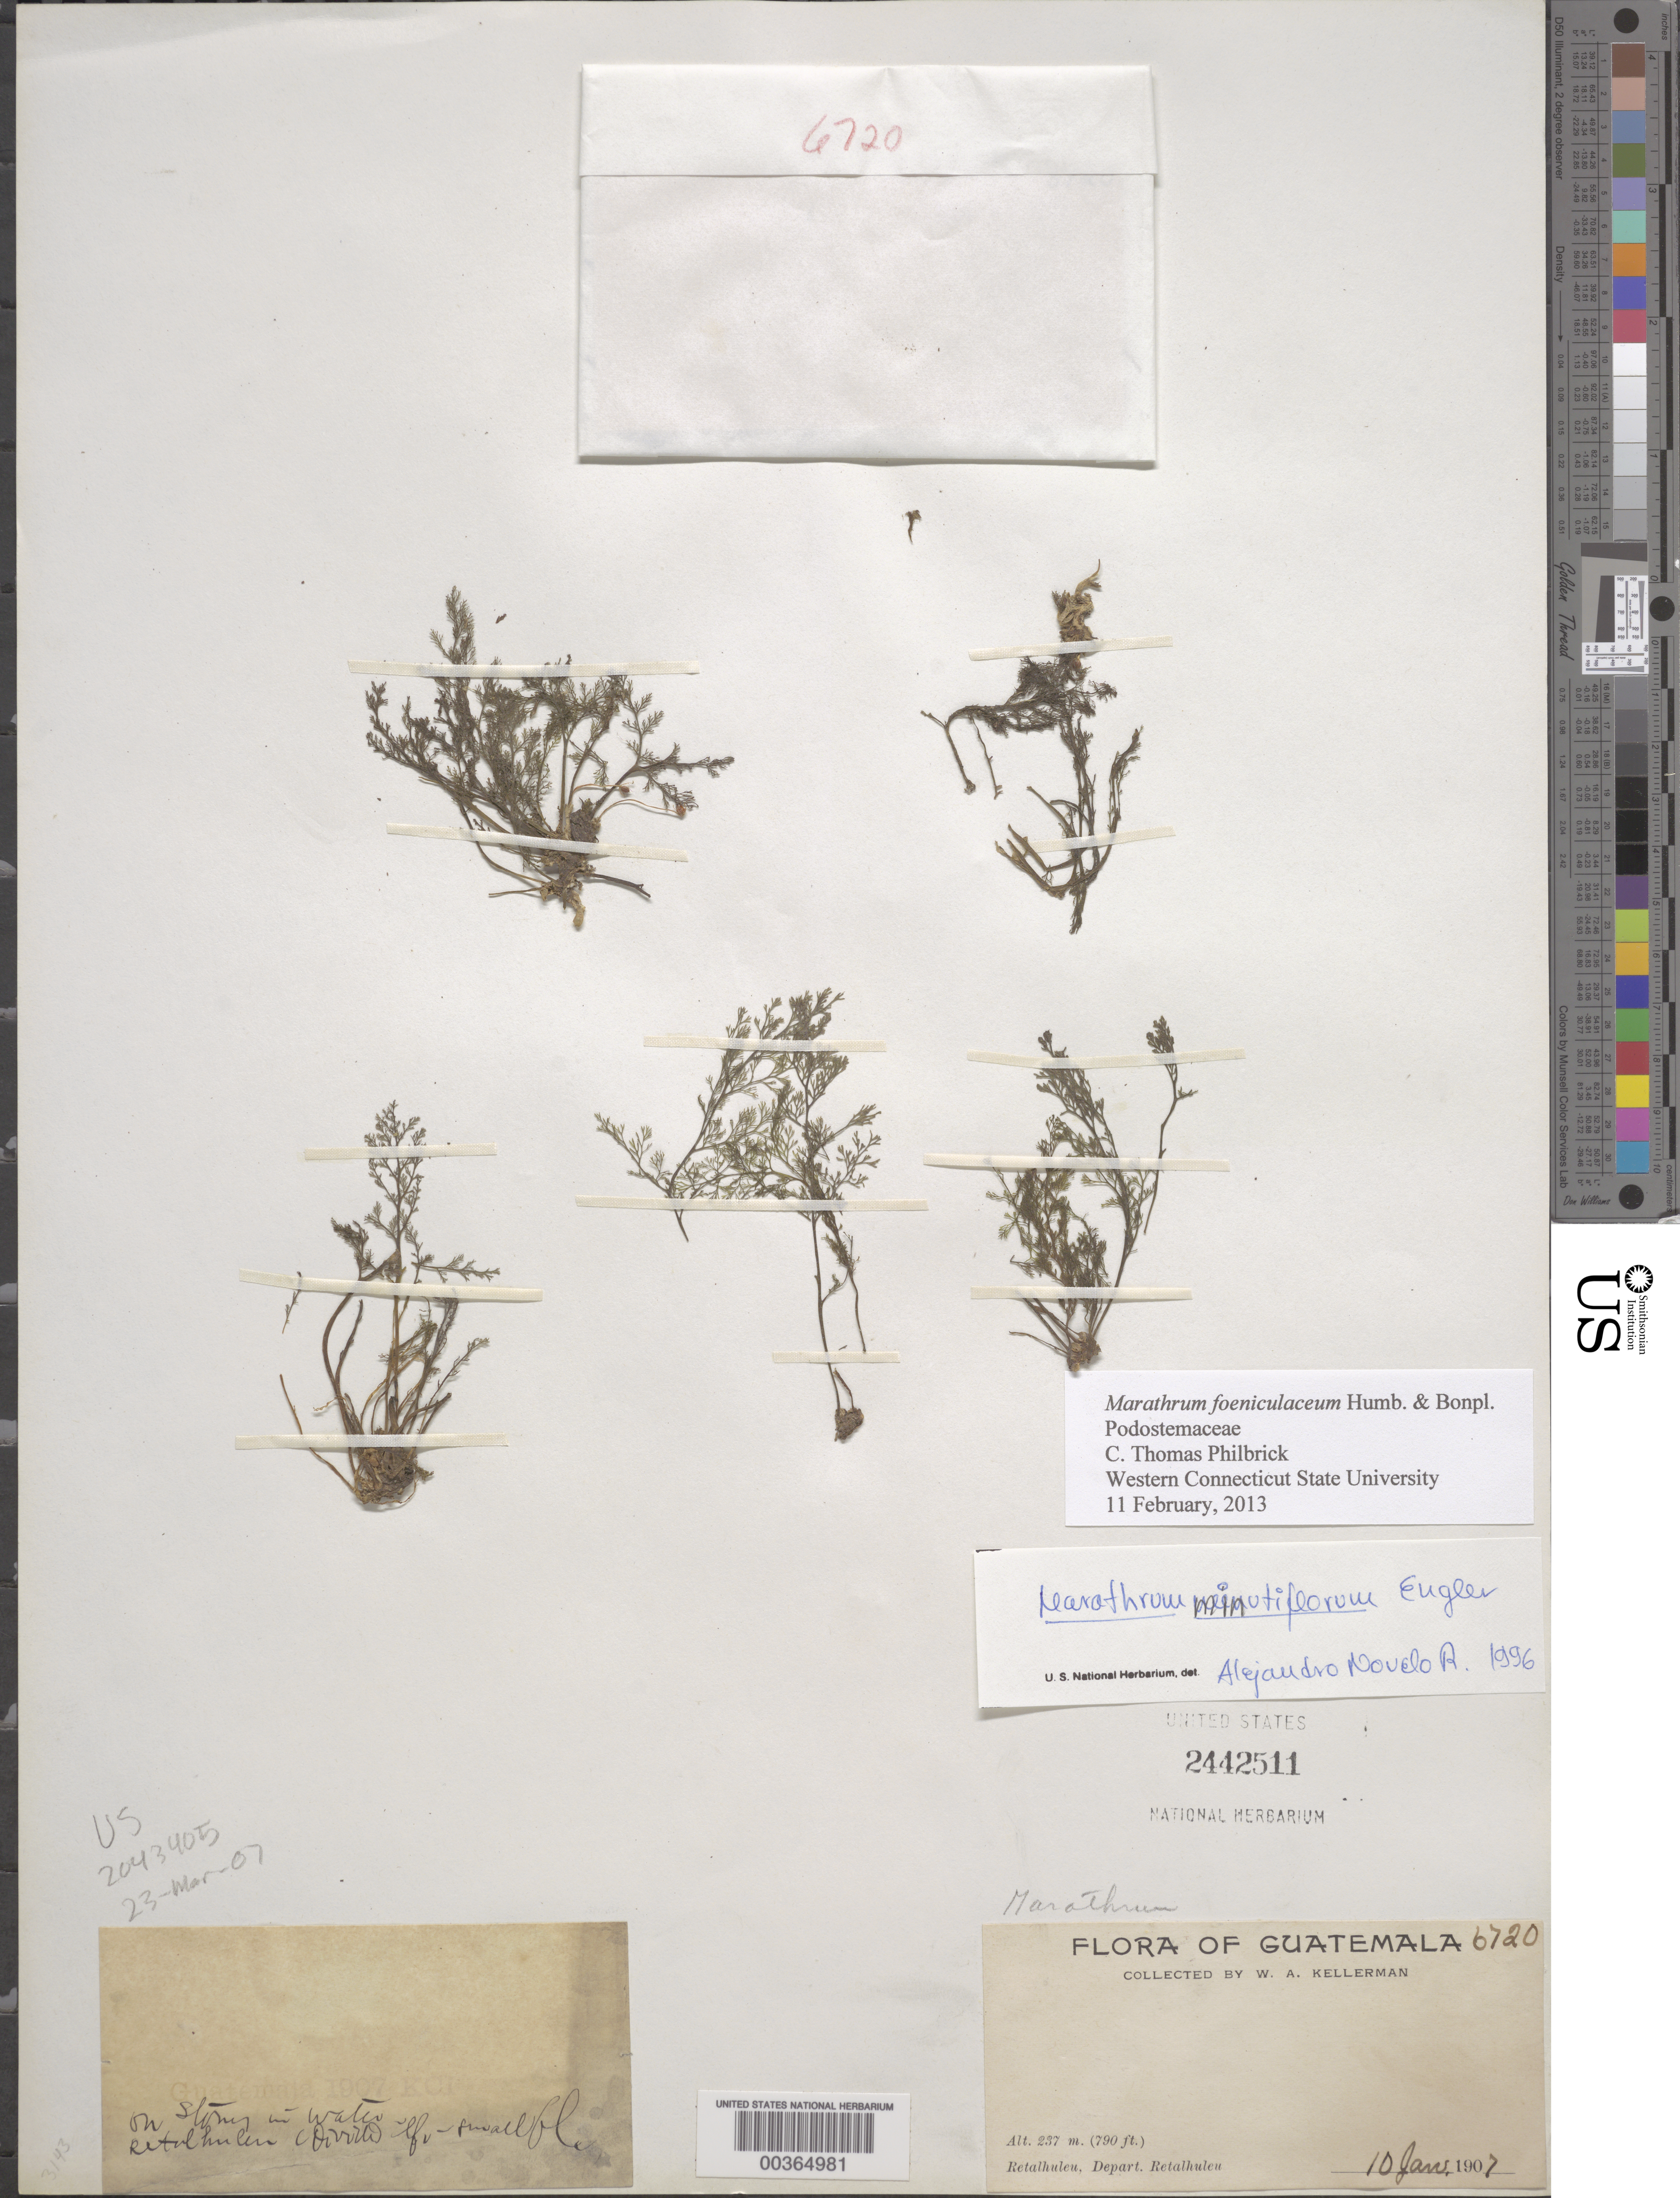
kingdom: Plantae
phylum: Tracheophyta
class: Magnoliopsida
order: Malpighiales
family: Podostemaceae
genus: Marathrum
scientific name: Marathrum foeniculaceum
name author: Bonpl.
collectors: W. A. Kellerman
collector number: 6720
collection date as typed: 10 Jan 1907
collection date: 1907-01-10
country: Guatemala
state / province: Retalhuleu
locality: Retalhuleu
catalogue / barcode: US 2442511